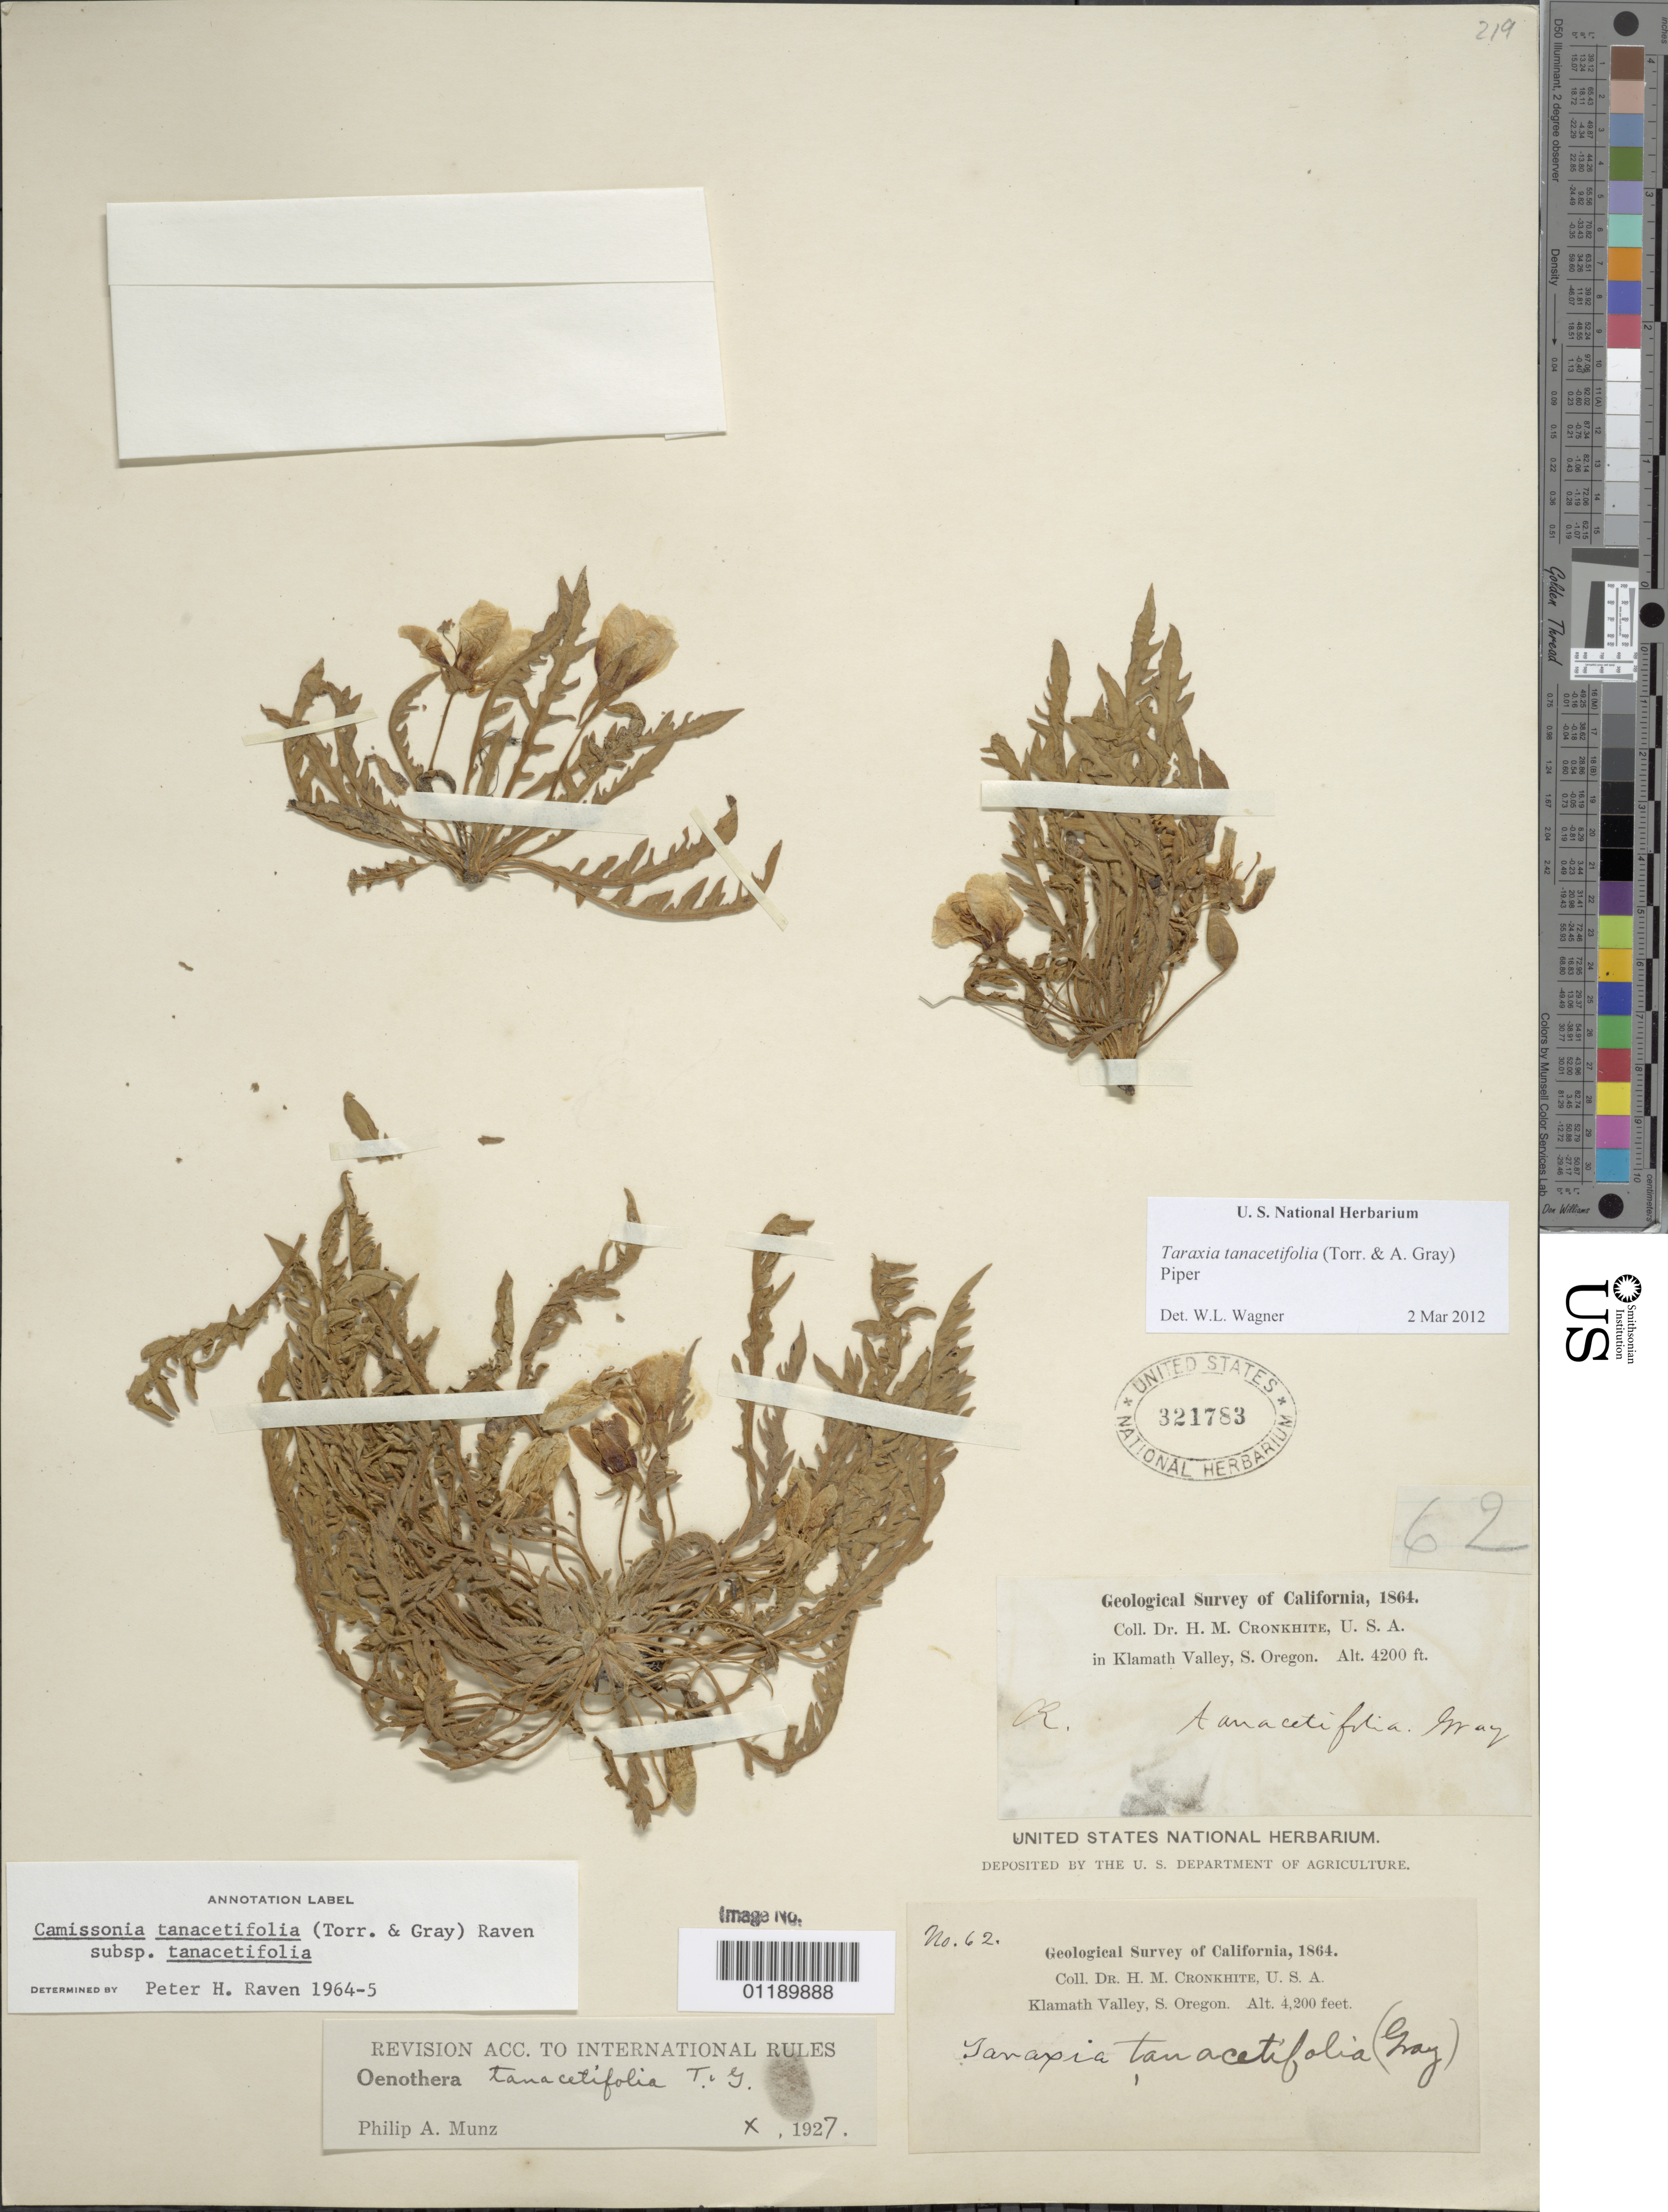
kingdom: Plantae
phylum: Tracheophyta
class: Magnoliopsida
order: Myrtales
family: Onagraceae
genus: Taraxia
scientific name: Taraxia tanacetifolia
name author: (Torr. & A. Gray) Piper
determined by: Wagner, W. L., (BOT), Smithsonian Institution - National Museum of Natural History (UNITED STATES)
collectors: H. M. Cronkhite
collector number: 62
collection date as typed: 1864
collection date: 1864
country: United States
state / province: Oregon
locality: Klamath Valley, S Oregon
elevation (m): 1280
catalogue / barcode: US 321783